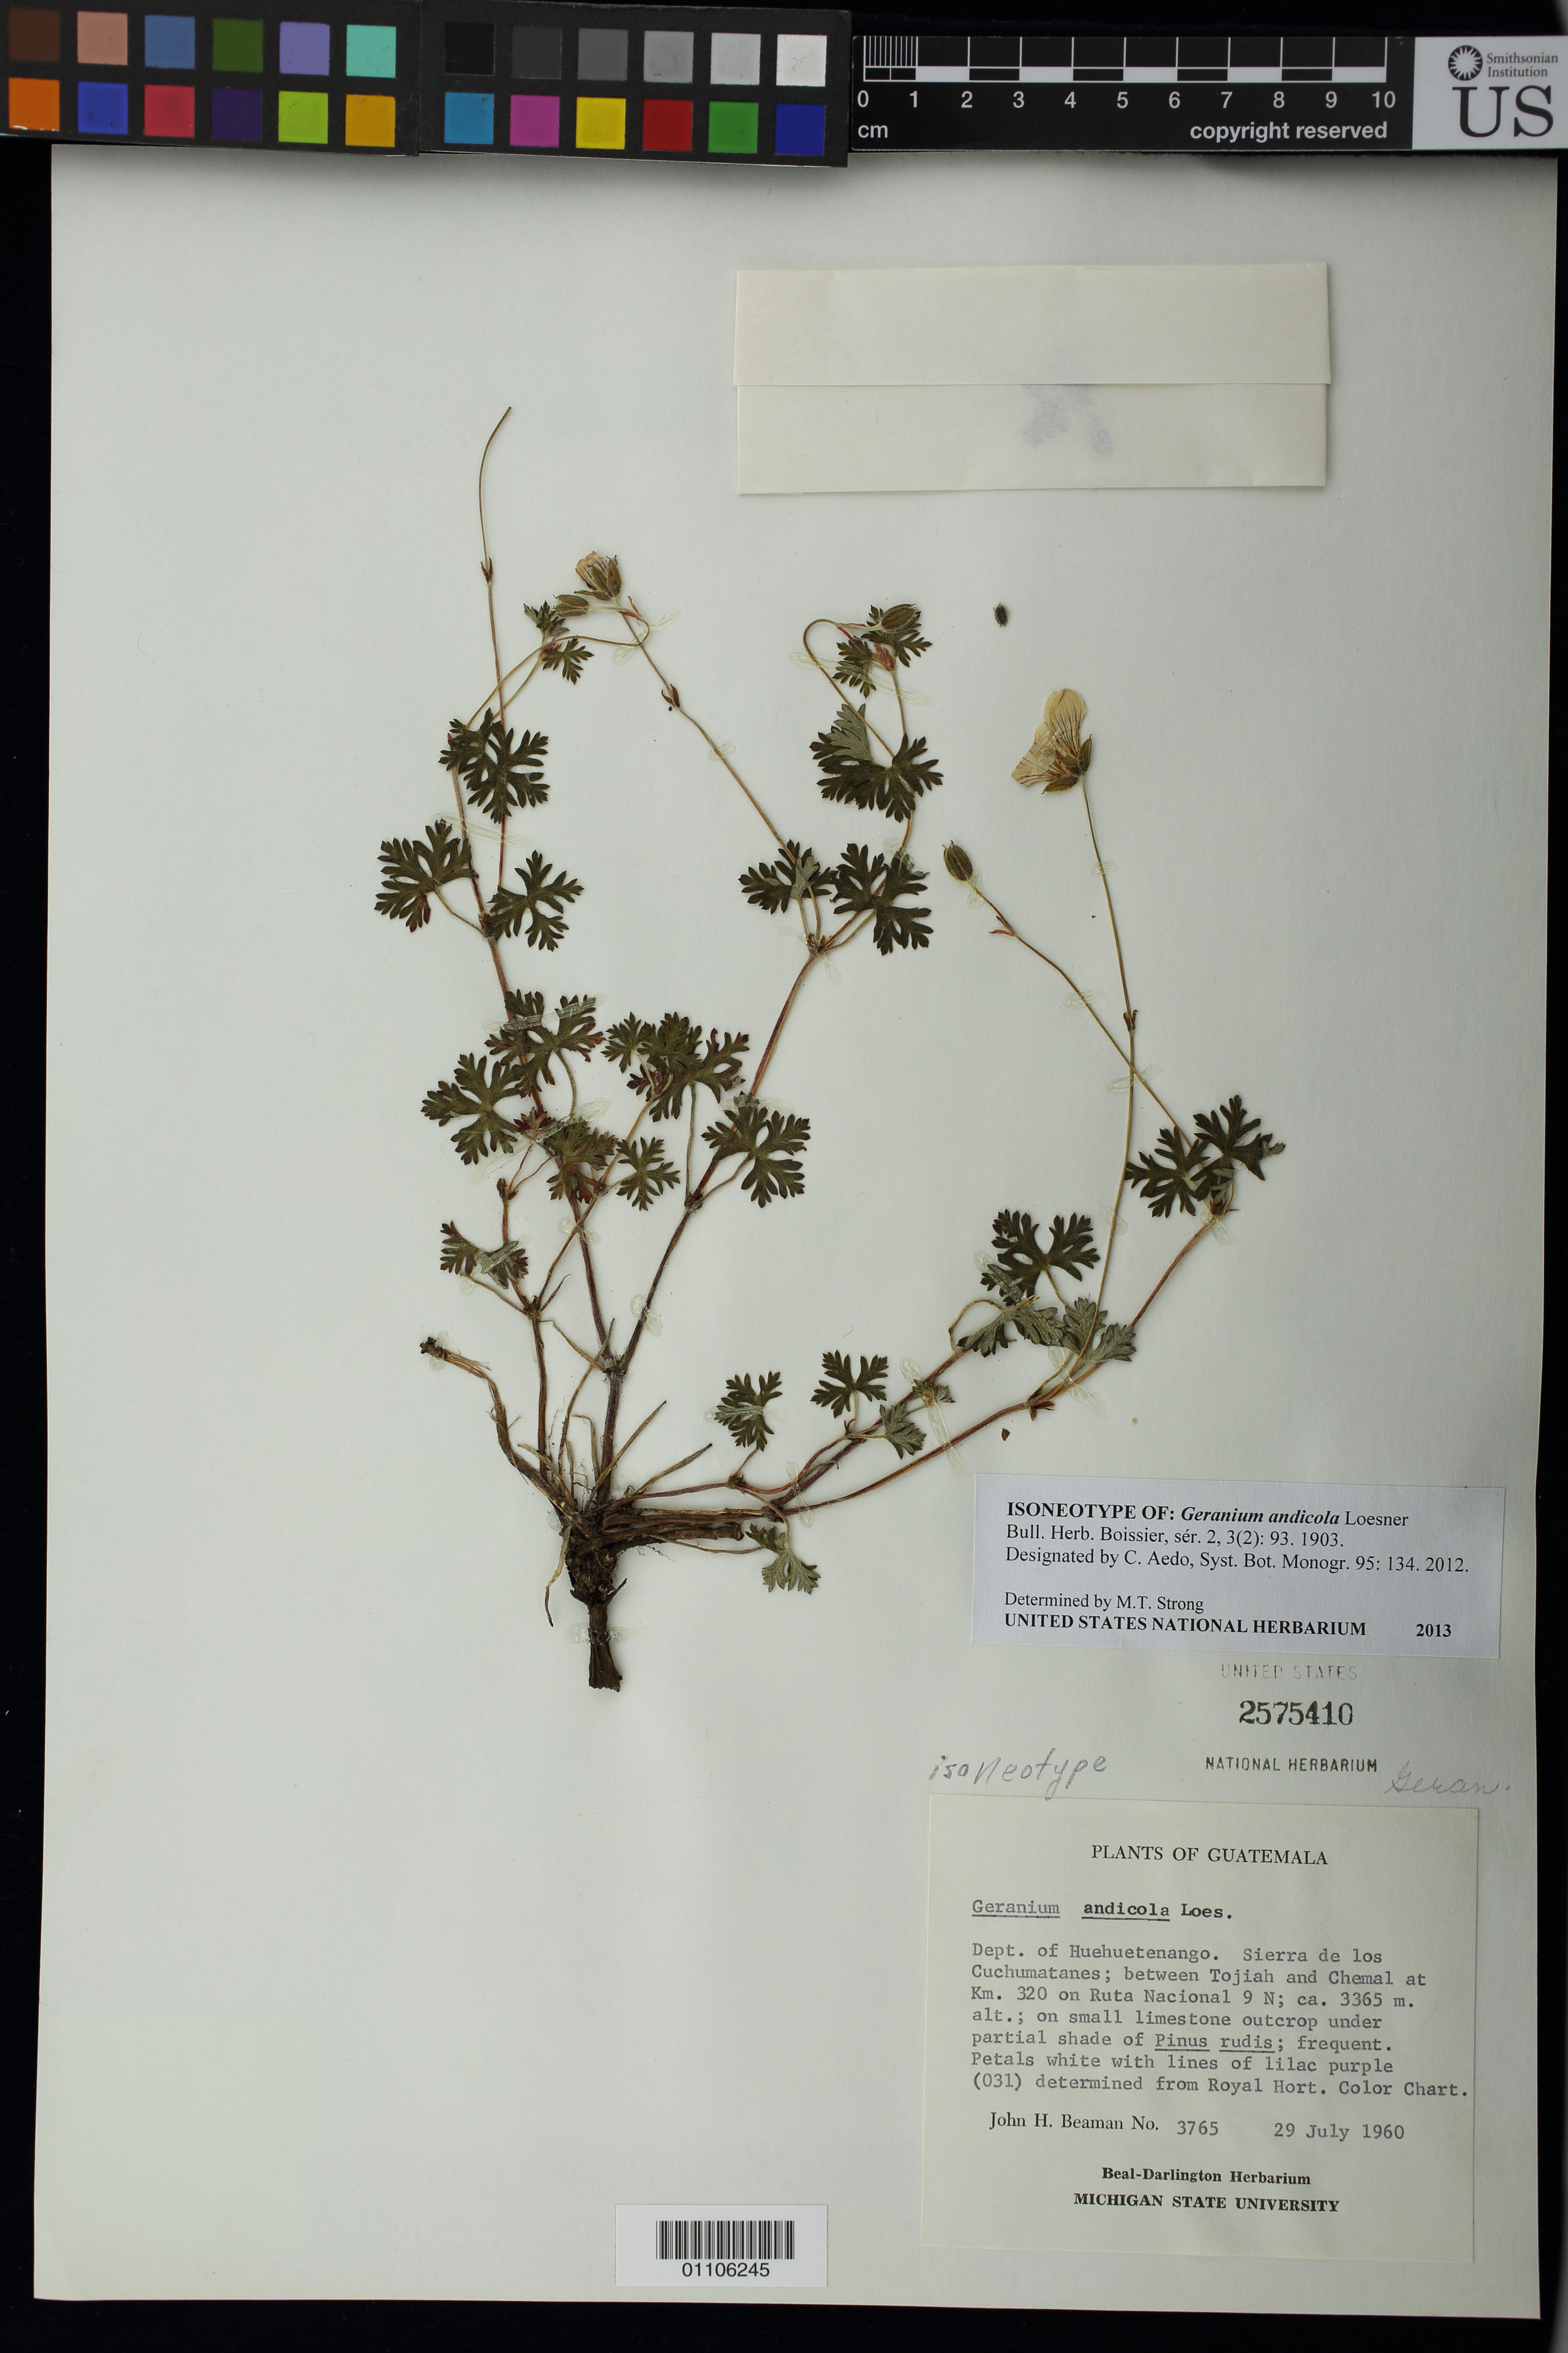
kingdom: Plantae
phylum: Tracheophyta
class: Magnoliopsida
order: Geraniales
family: Geraniaceae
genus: Geranium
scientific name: Geranium andicola var. brevipedicellatum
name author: Loes.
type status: Isoneotype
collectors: J. H. Beaman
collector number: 3765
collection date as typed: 29 Jul 1960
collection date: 1960-07-29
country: Guatemala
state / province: Huehuetenango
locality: Dept. of Huehuetenango. Sierra de los Cuchumatanes; between Tojiah and Chemal at Km. 320 on Ruta Nacional 9 N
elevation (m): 3365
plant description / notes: A photograph of the original type, Seler 2371 (B, destroyed), is in the US herbarium.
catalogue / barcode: US 2575410